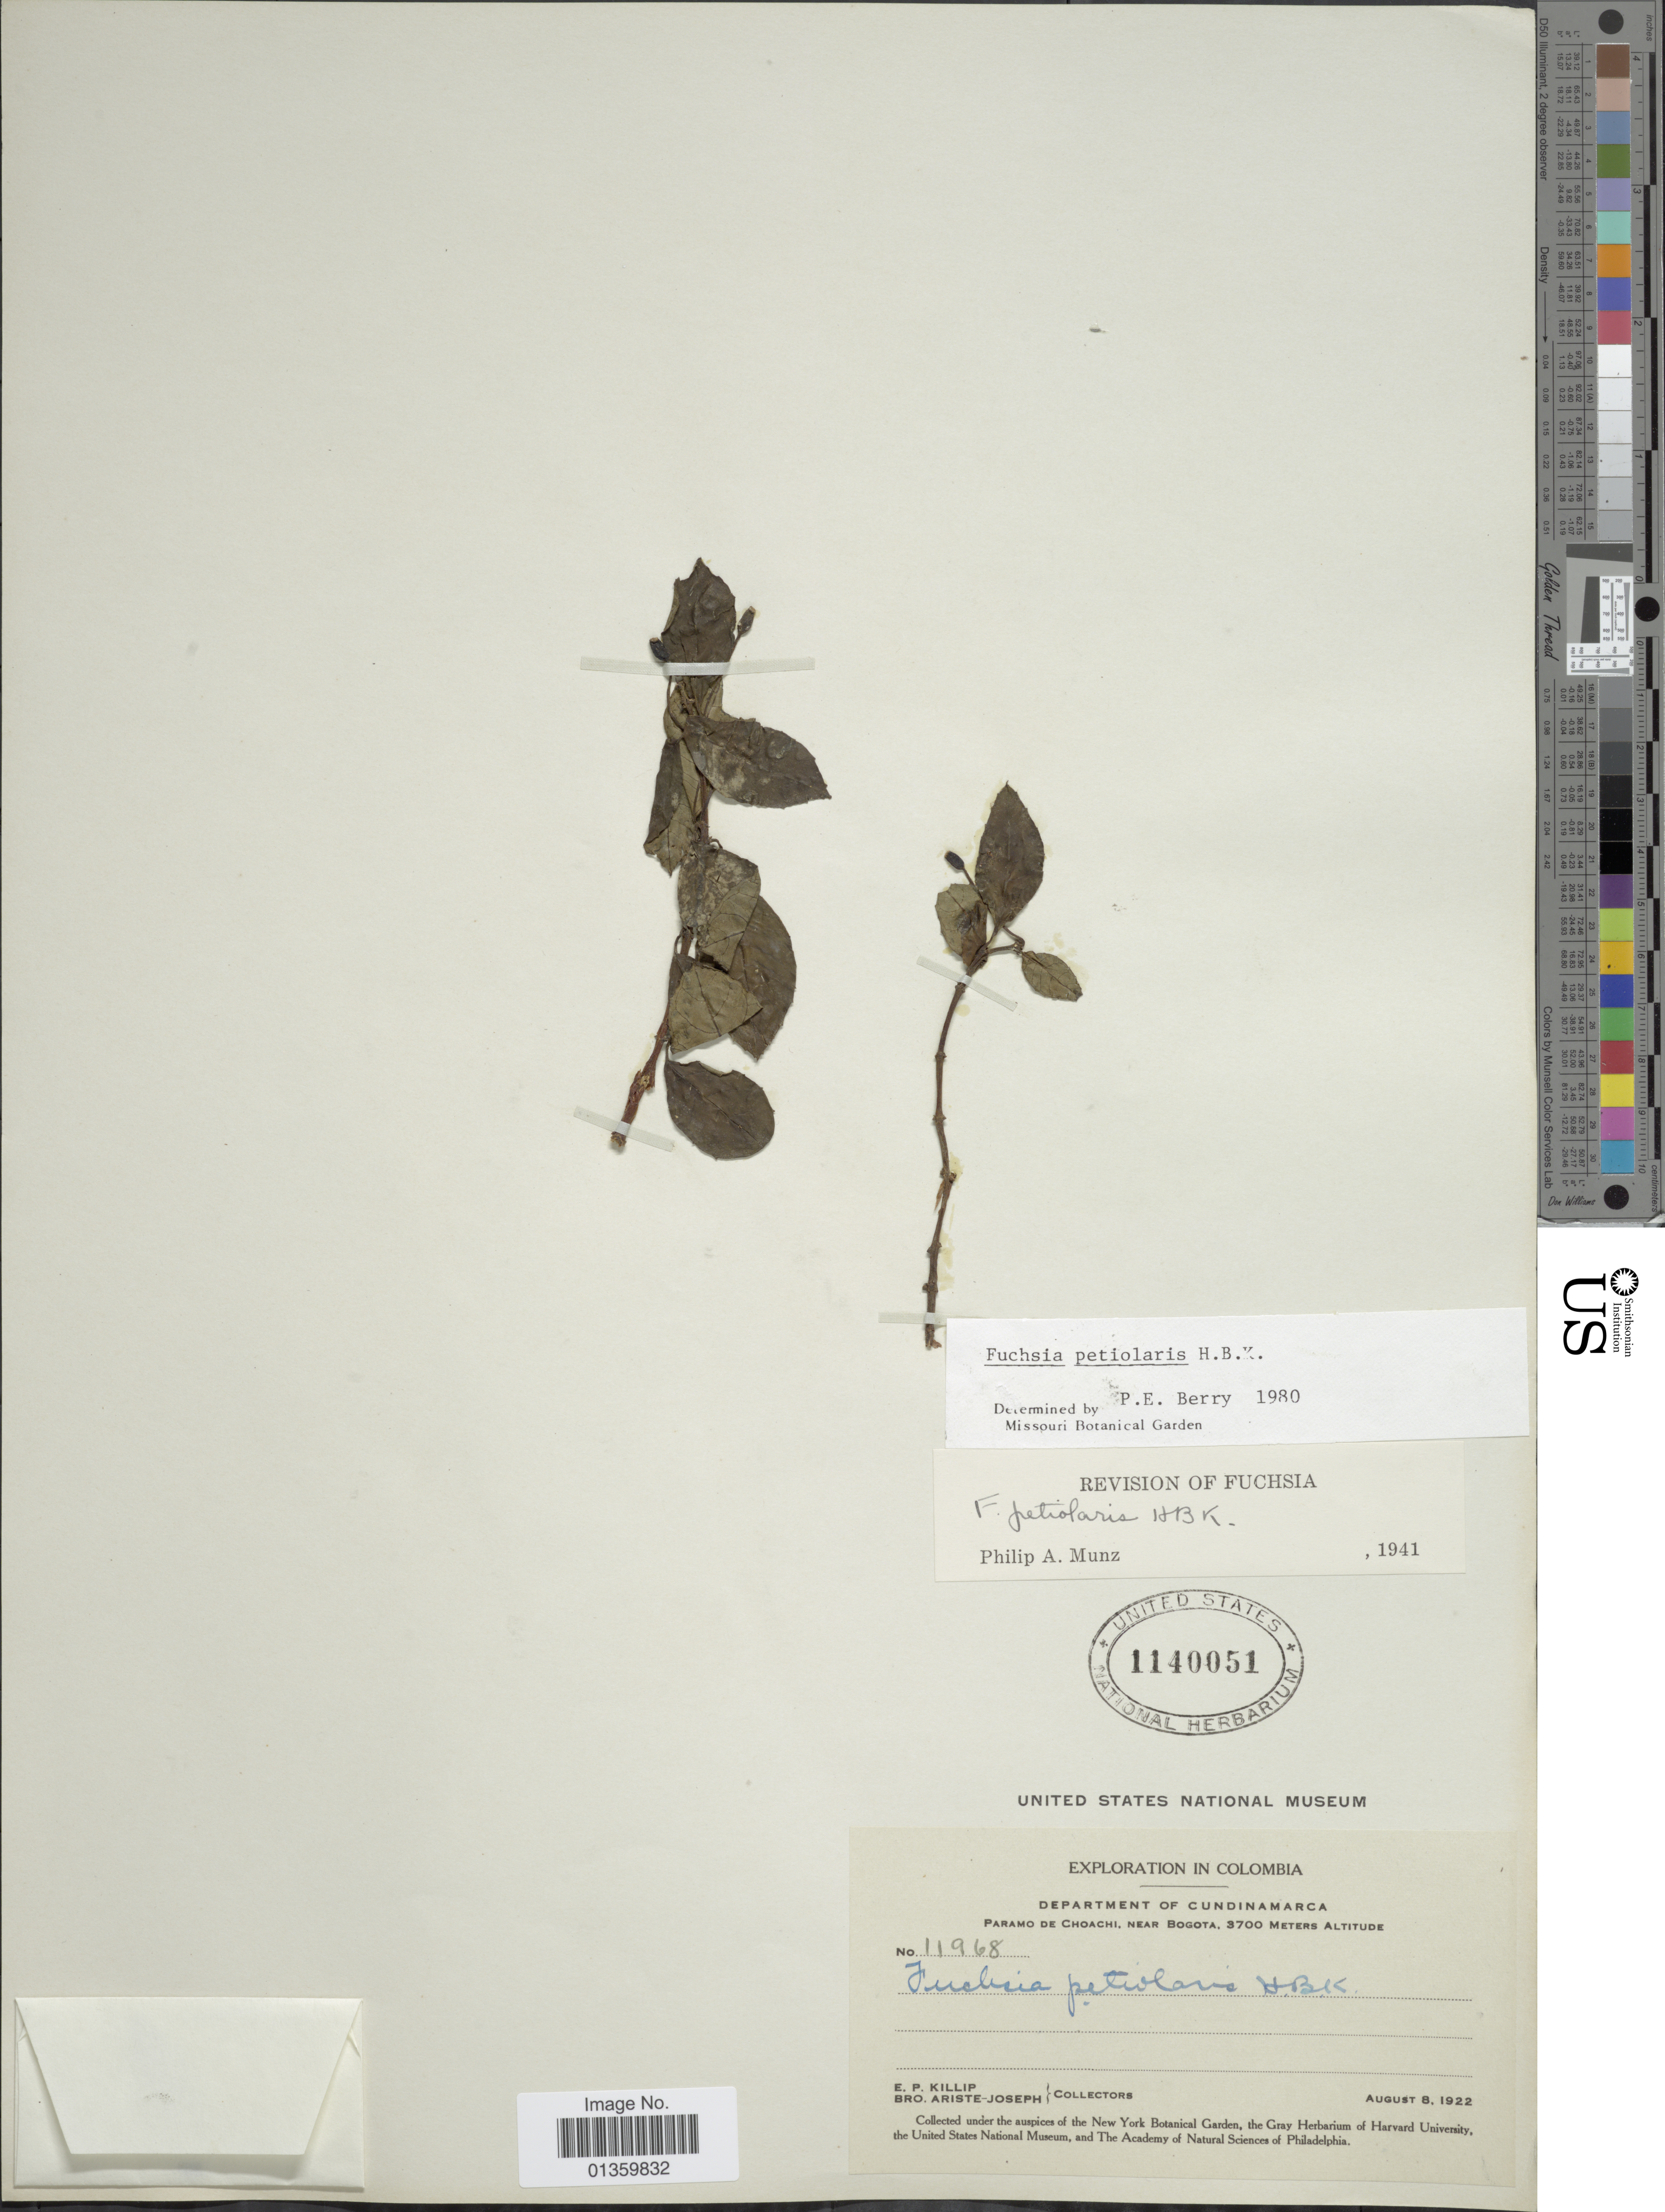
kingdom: Plantae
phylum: Tracheophyta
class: Magnoliopsida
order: Myrtales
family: Onagraceae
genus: Fuchsia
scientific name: Fuchsia petiolaris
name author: Kunth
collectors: E. P. Killip & Bro. Ariste-Joseph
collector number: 11968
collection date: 1922-08-08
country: Colombia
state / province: Cundinamarca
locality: Paramo de Choachi, near Bogota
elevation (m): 3700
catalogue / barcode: US 1140051